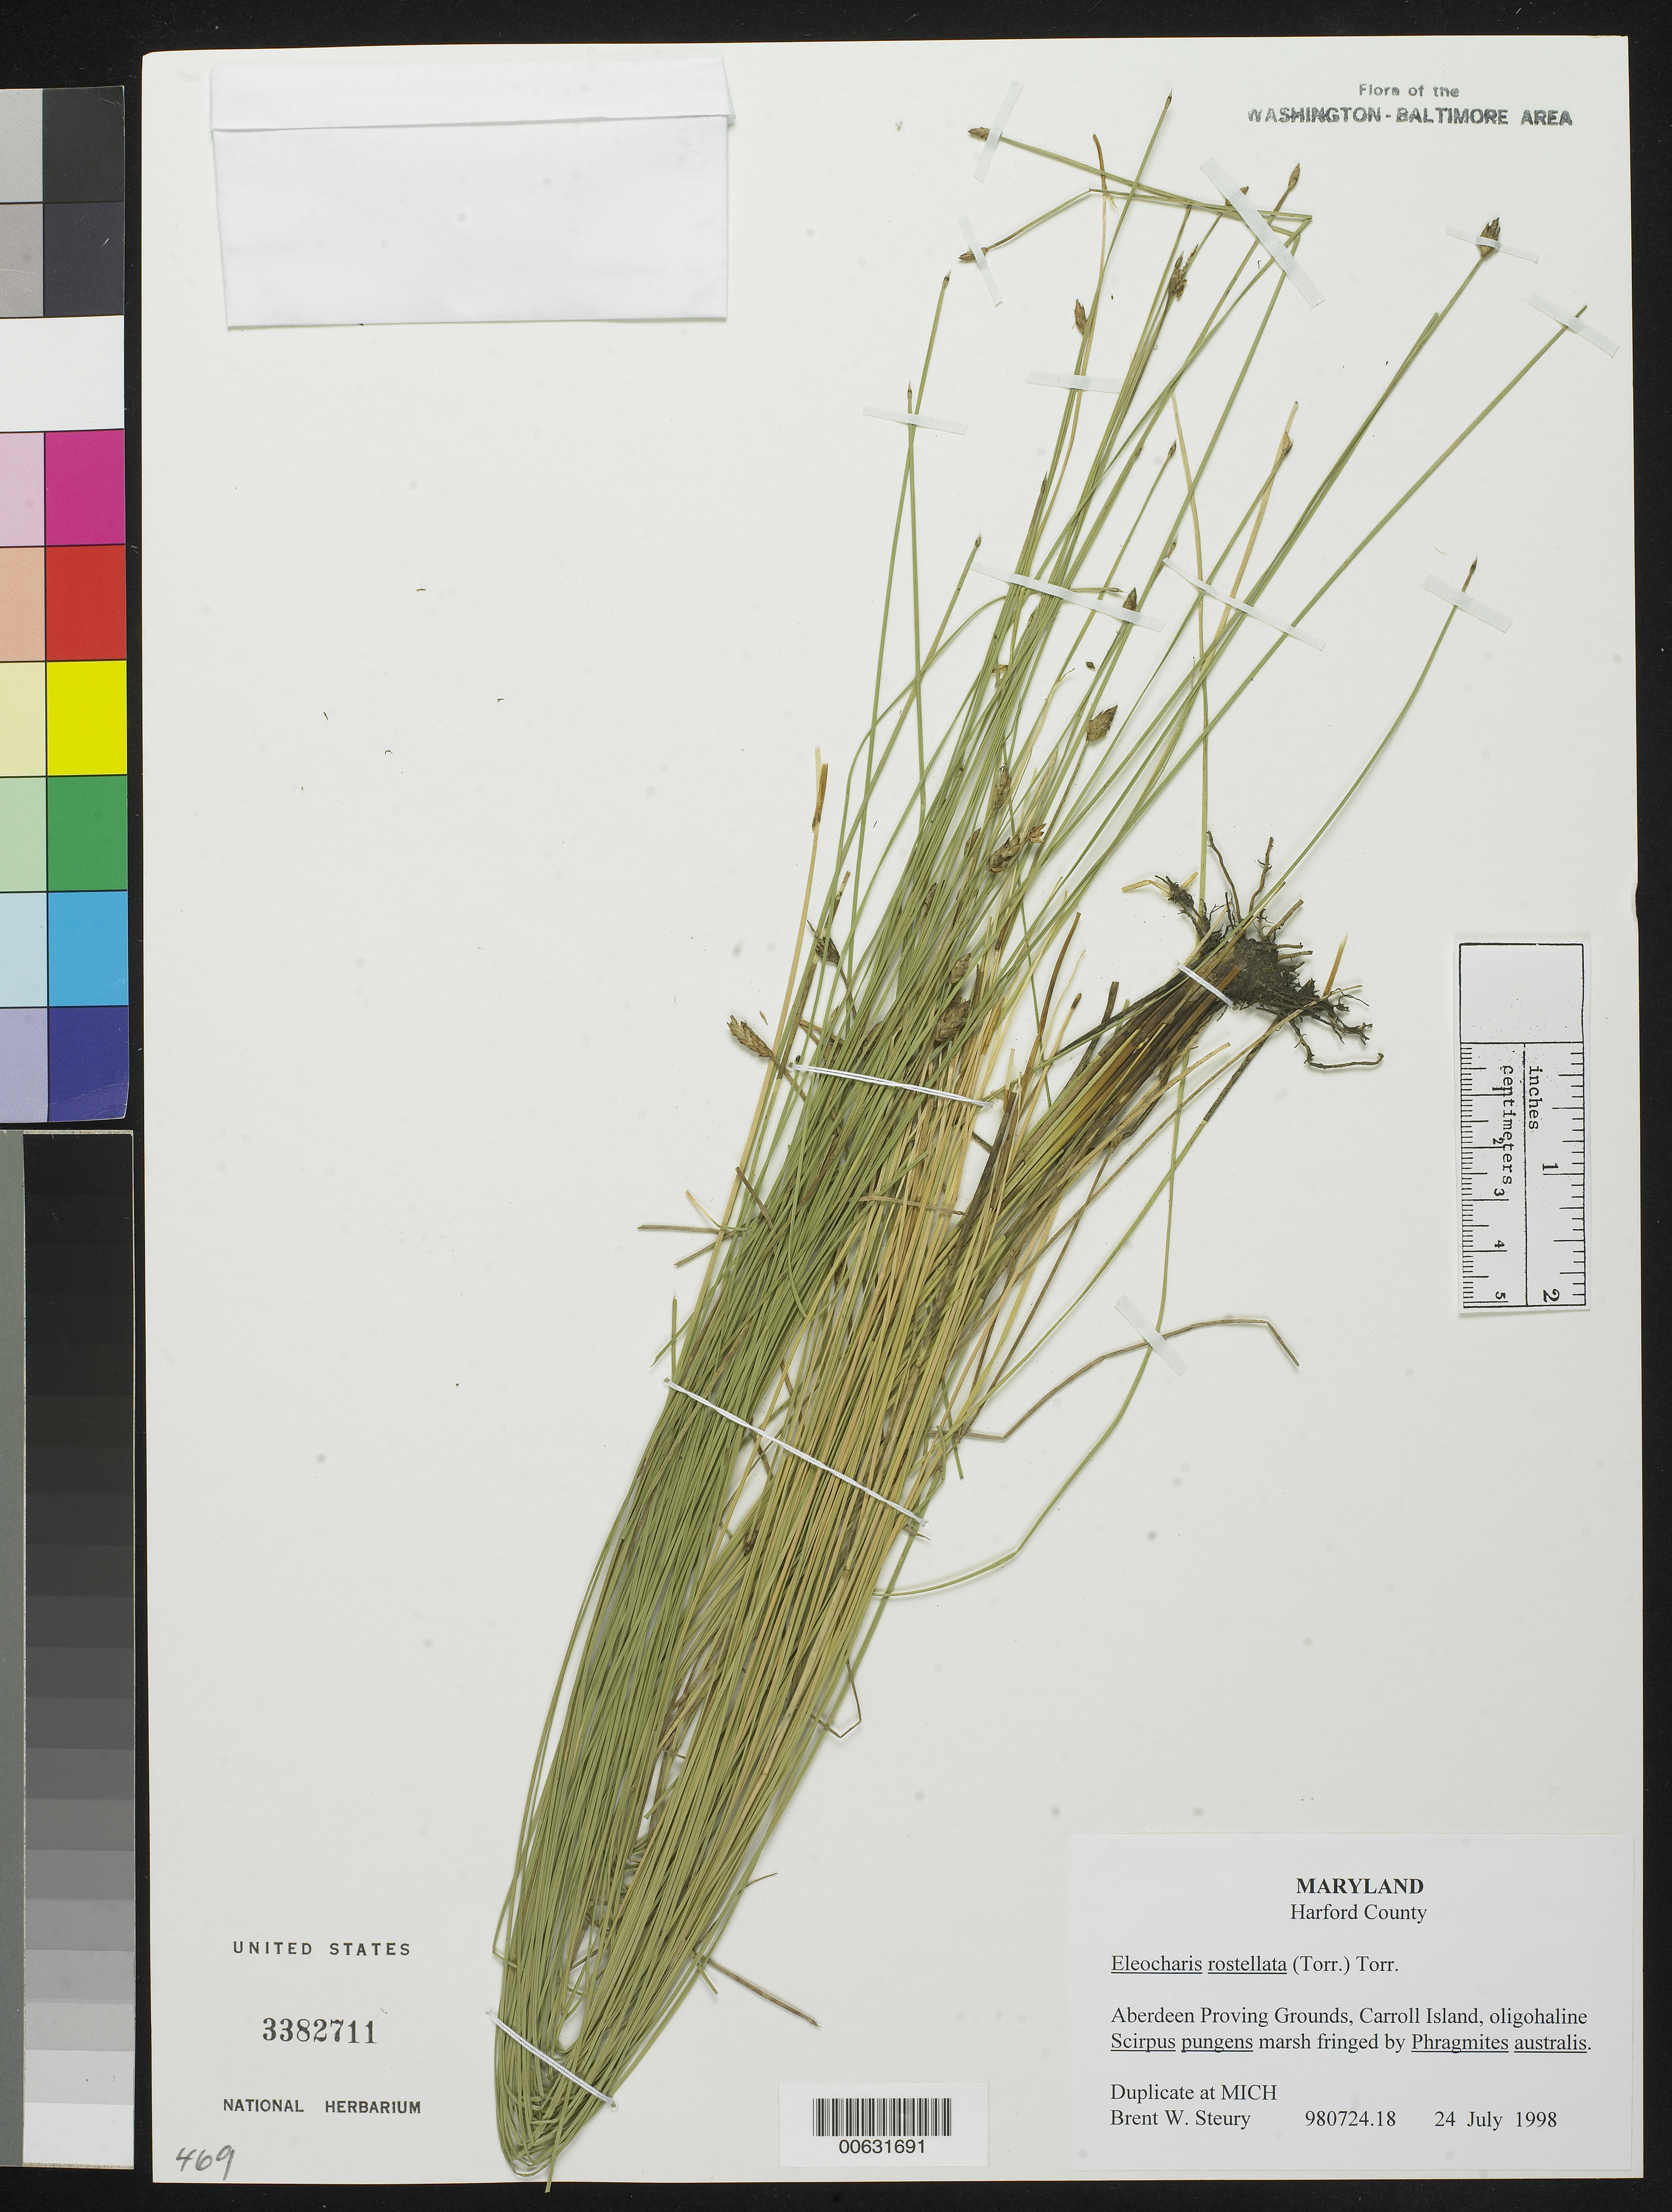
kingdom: Plantae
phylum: Tracheophyta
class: Liliopsida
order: Poales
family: Cyperaceae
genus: Eleocharis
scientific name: Eleocharis rostellata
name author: (Torr.) Torr.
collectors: B. Steury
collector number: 980724.18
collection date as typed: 24 Jul 1998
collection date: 1998-07-24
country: United States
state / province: Maryland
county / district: Baltimore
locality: Aberdeen Proving Grounds, Carroll Island, between White Oak Point and Weir Point.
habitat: Oligohaline Scirpus pungens marsh fringed by Phragmites australis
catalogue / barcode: US 3382711